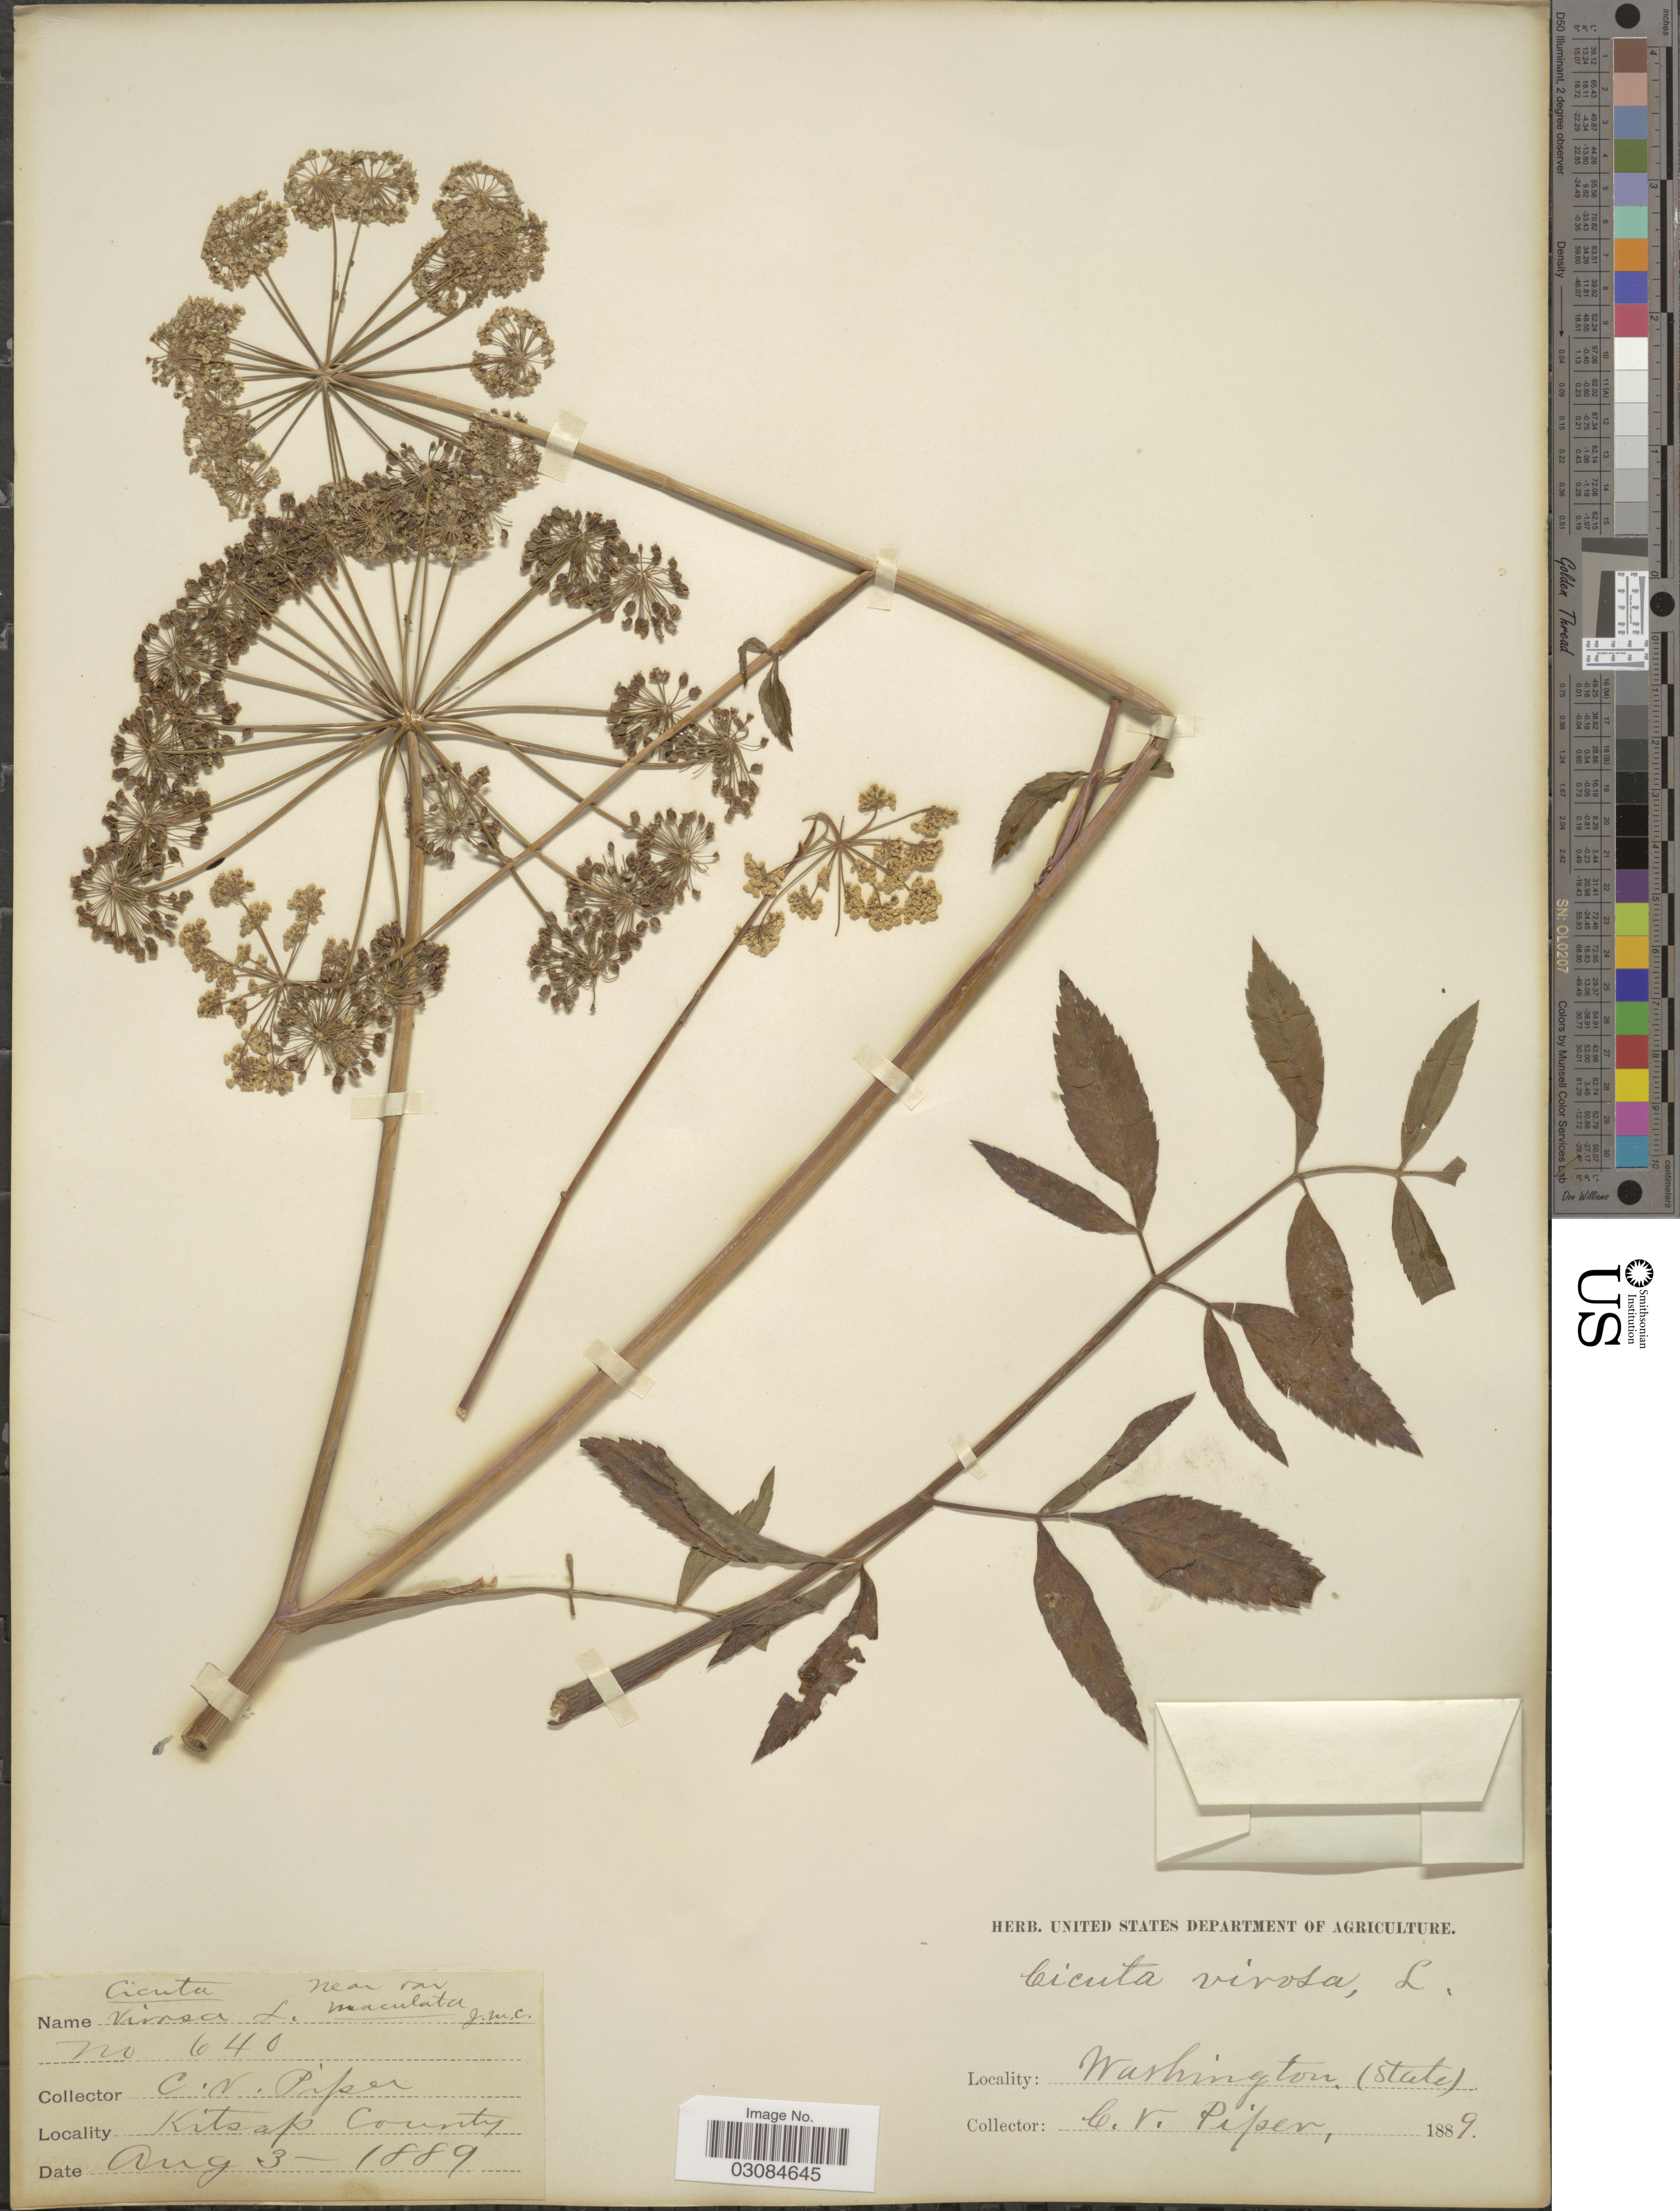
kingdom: Plantae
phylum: Tracheophyta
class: Magnoliopsida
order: Apiales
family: Apiaceae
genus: Cicuta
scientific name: Cicuta vagans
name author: Greene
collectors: C. V. Piper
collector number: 640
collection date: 1889-08-03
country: United States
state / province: Washington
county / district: Kitsap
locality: Kitsap County.